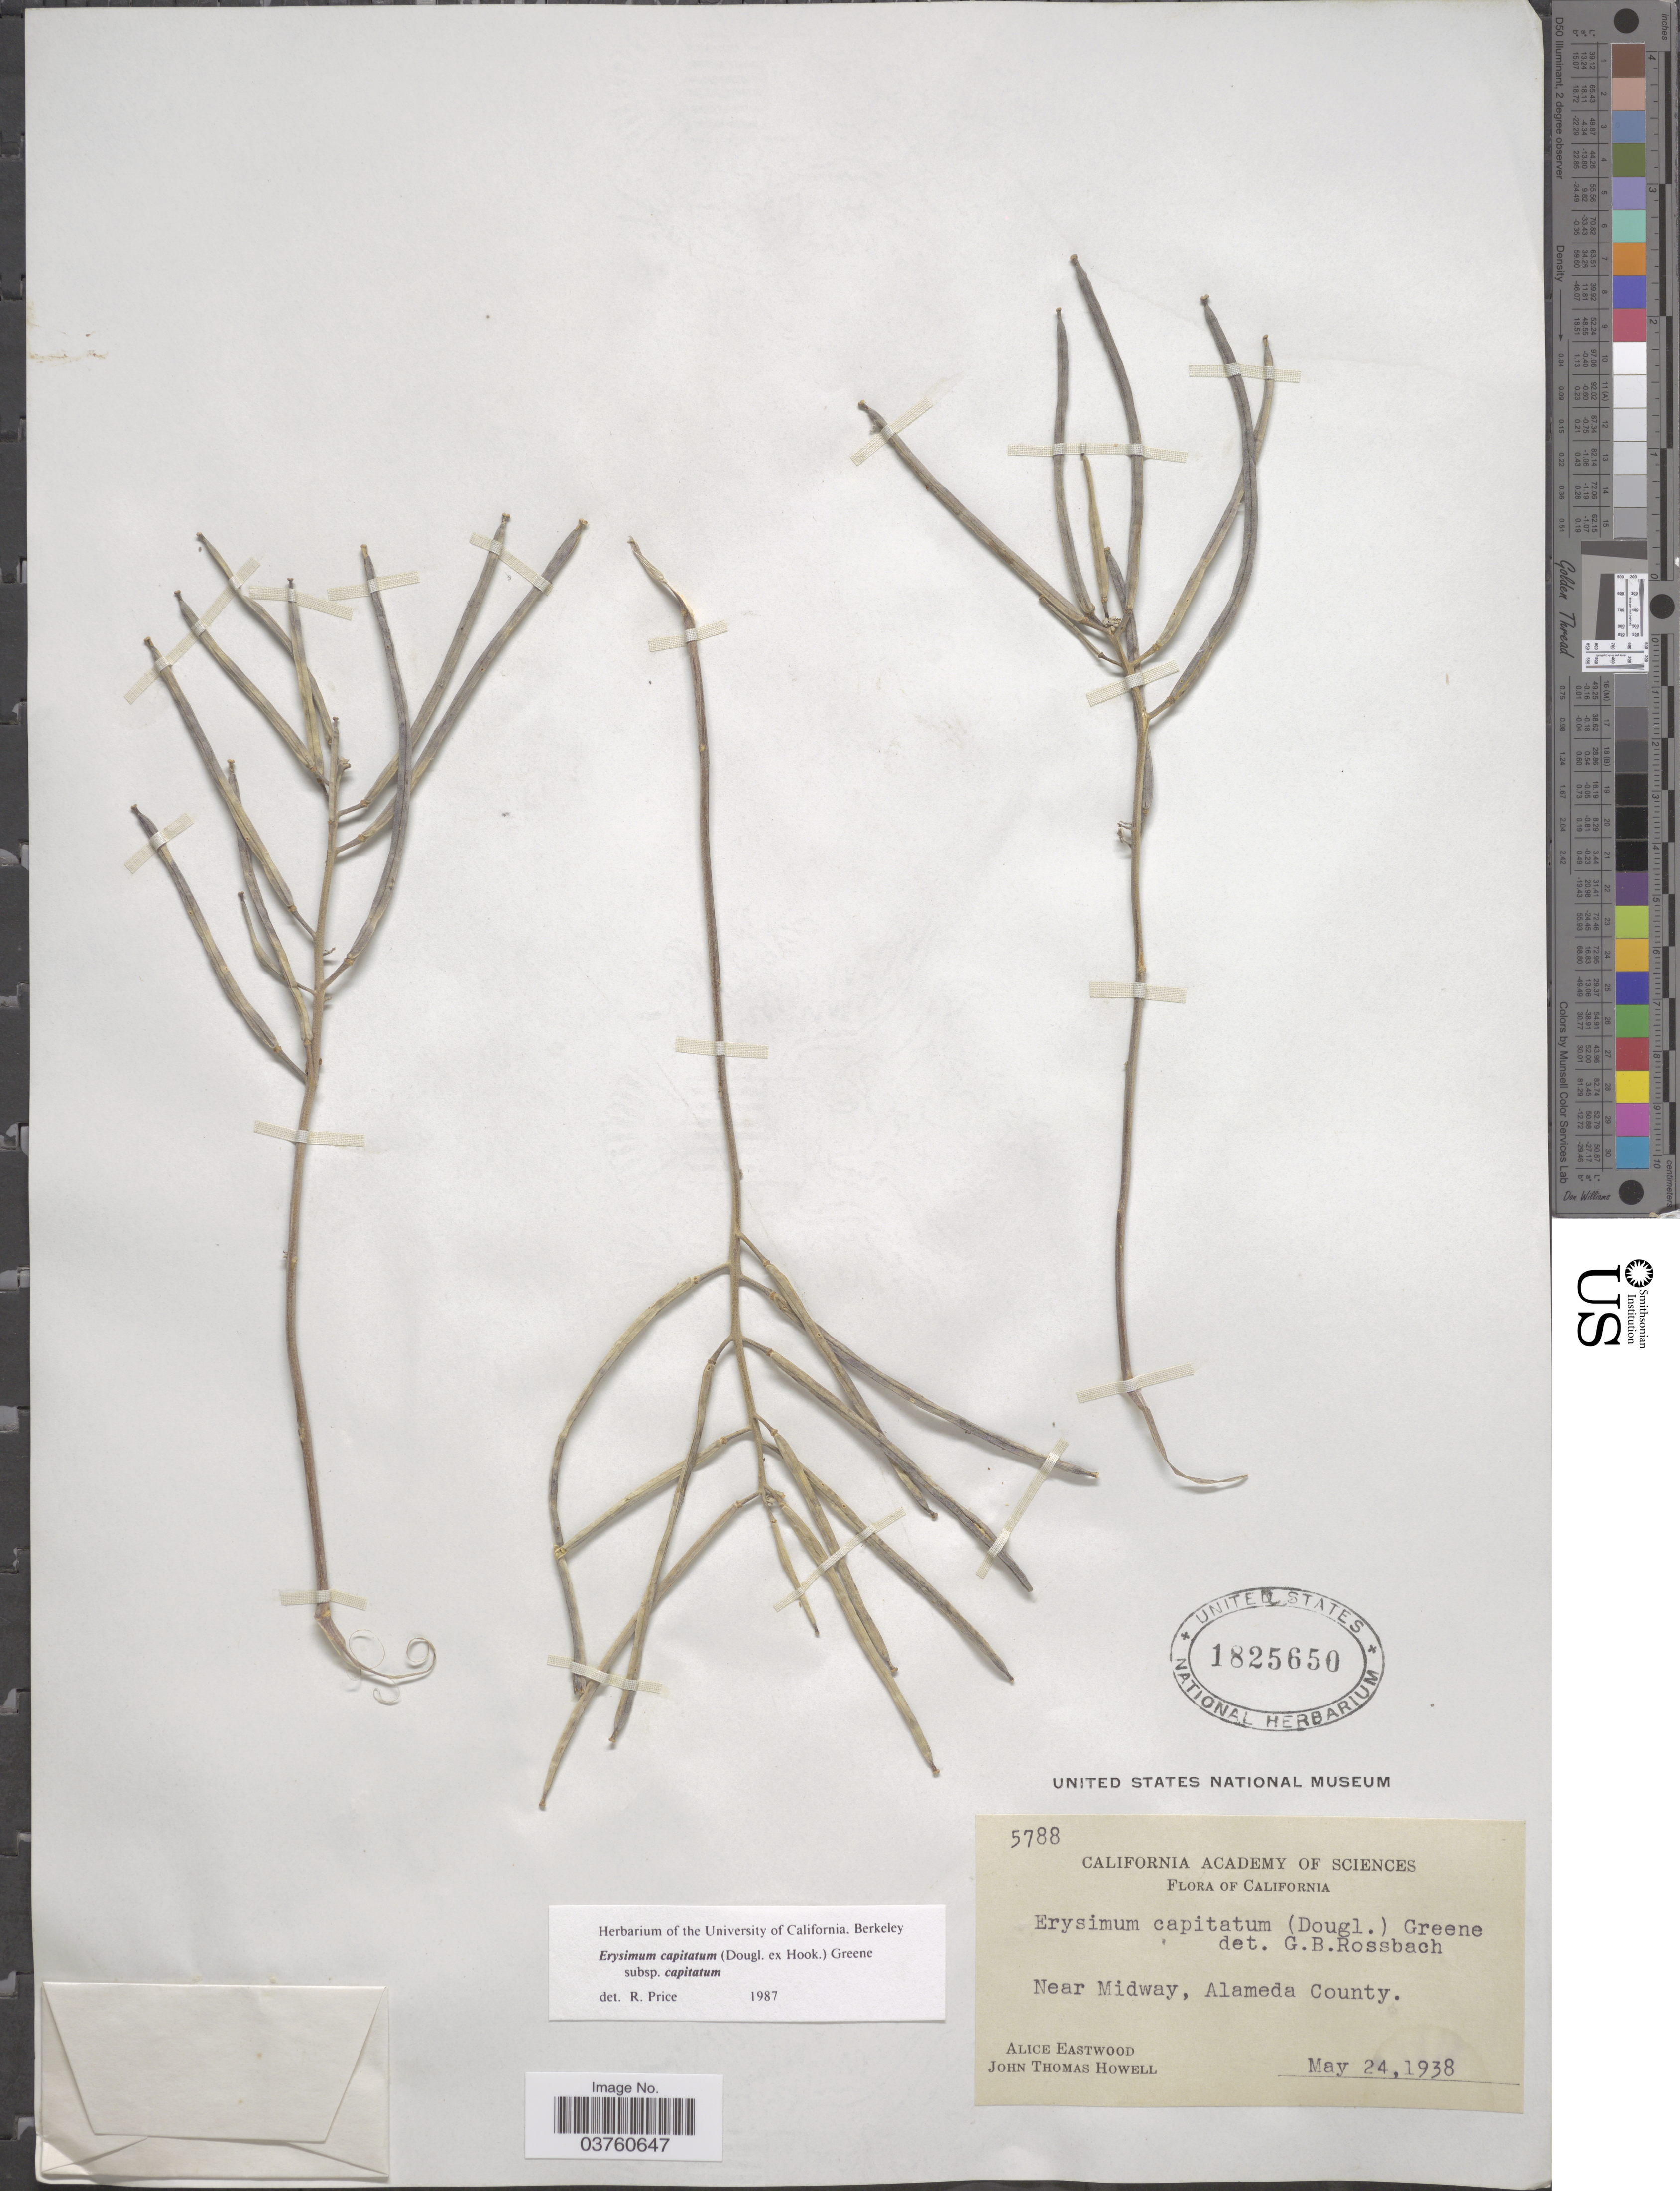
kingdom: Plantae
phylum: Tracheophyta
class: Magnoliopsida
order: Brassicales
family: Brassicaceae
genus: Erysimum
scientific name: Erysimum capitatum subsp. capitatum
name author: (Douglas ex Hook.) Greene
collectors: A. Eastwood & J. T. Howell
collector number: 5788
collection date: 1938-05-24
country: United States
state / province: California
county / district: Alameda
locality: Near Midway, Alameda County.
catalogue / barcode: US 1825650